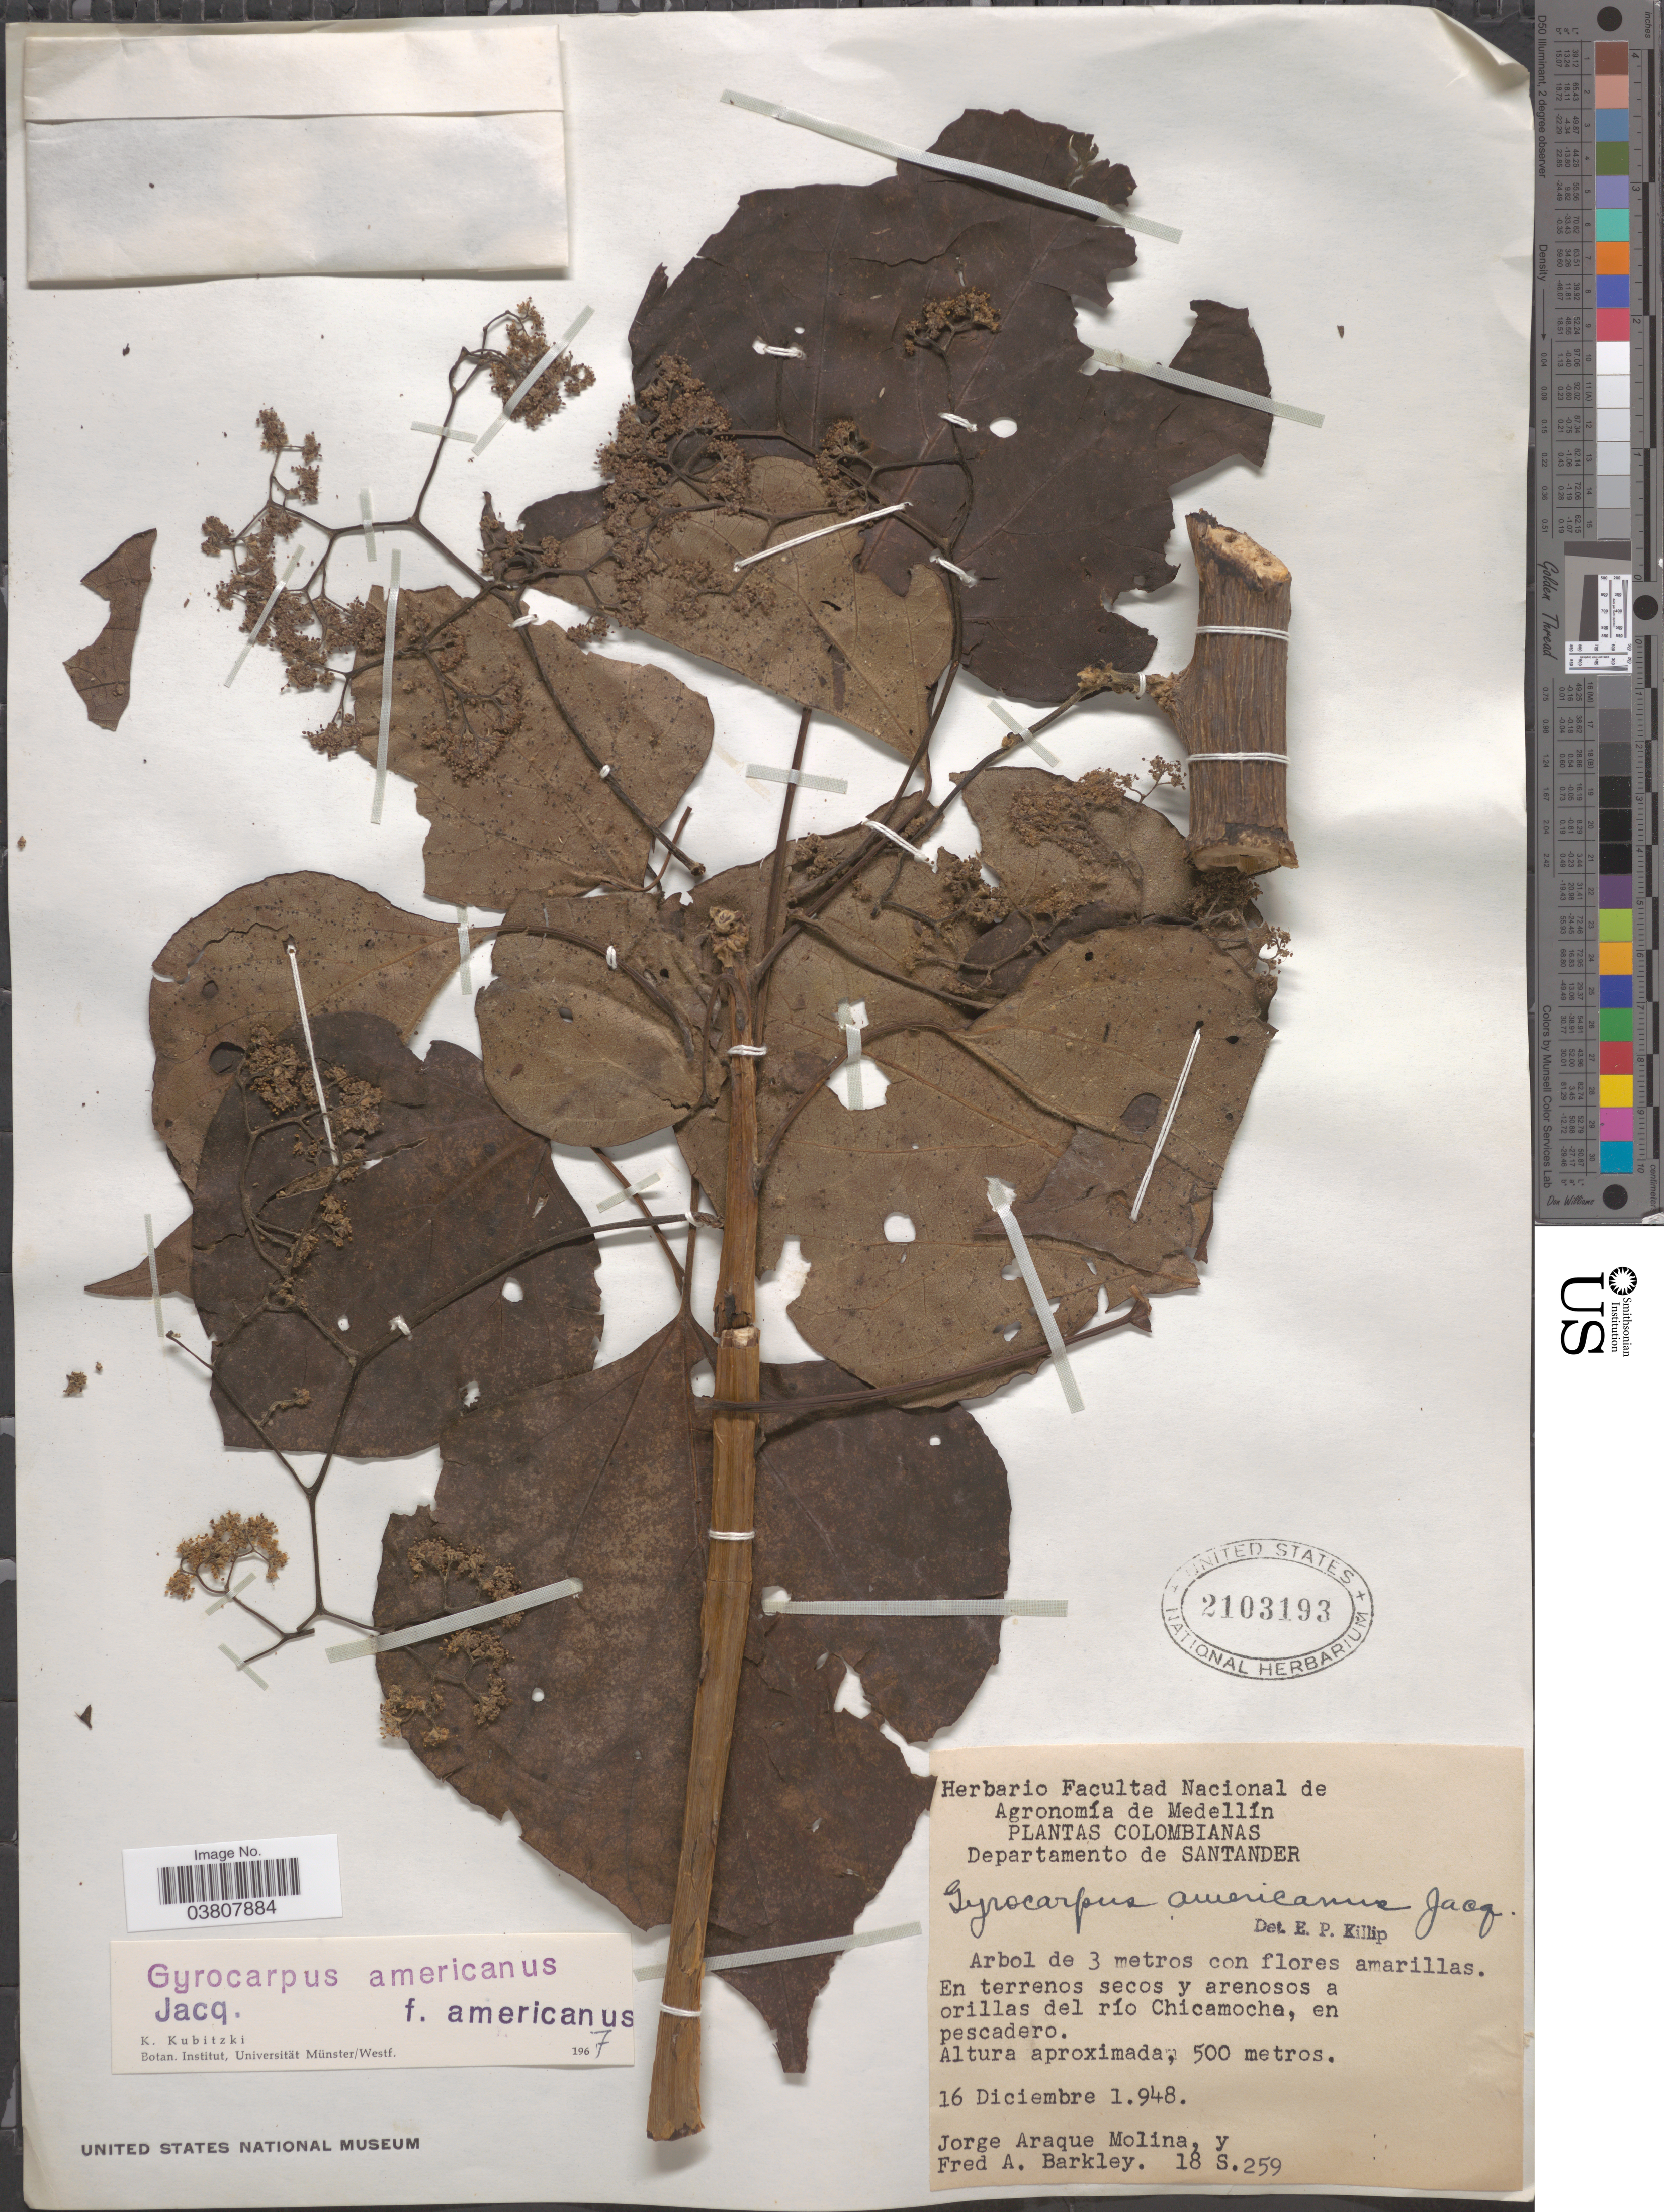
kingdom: Plantae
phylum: Tracheophyta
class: Magnoliopsida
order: Laurales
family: Hernandiaceae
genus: Gyrocarpus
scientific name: Gyrocarpus americanus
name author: Jacq.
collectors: J. Araque Molina & F. A. Barkley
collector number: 18S259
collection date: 1948-12-16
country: Colombia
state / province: Santander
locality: Departamento de Santander. Orillas del río Chicamocha, en pescadero.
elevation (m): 500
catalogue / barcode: US 2103193